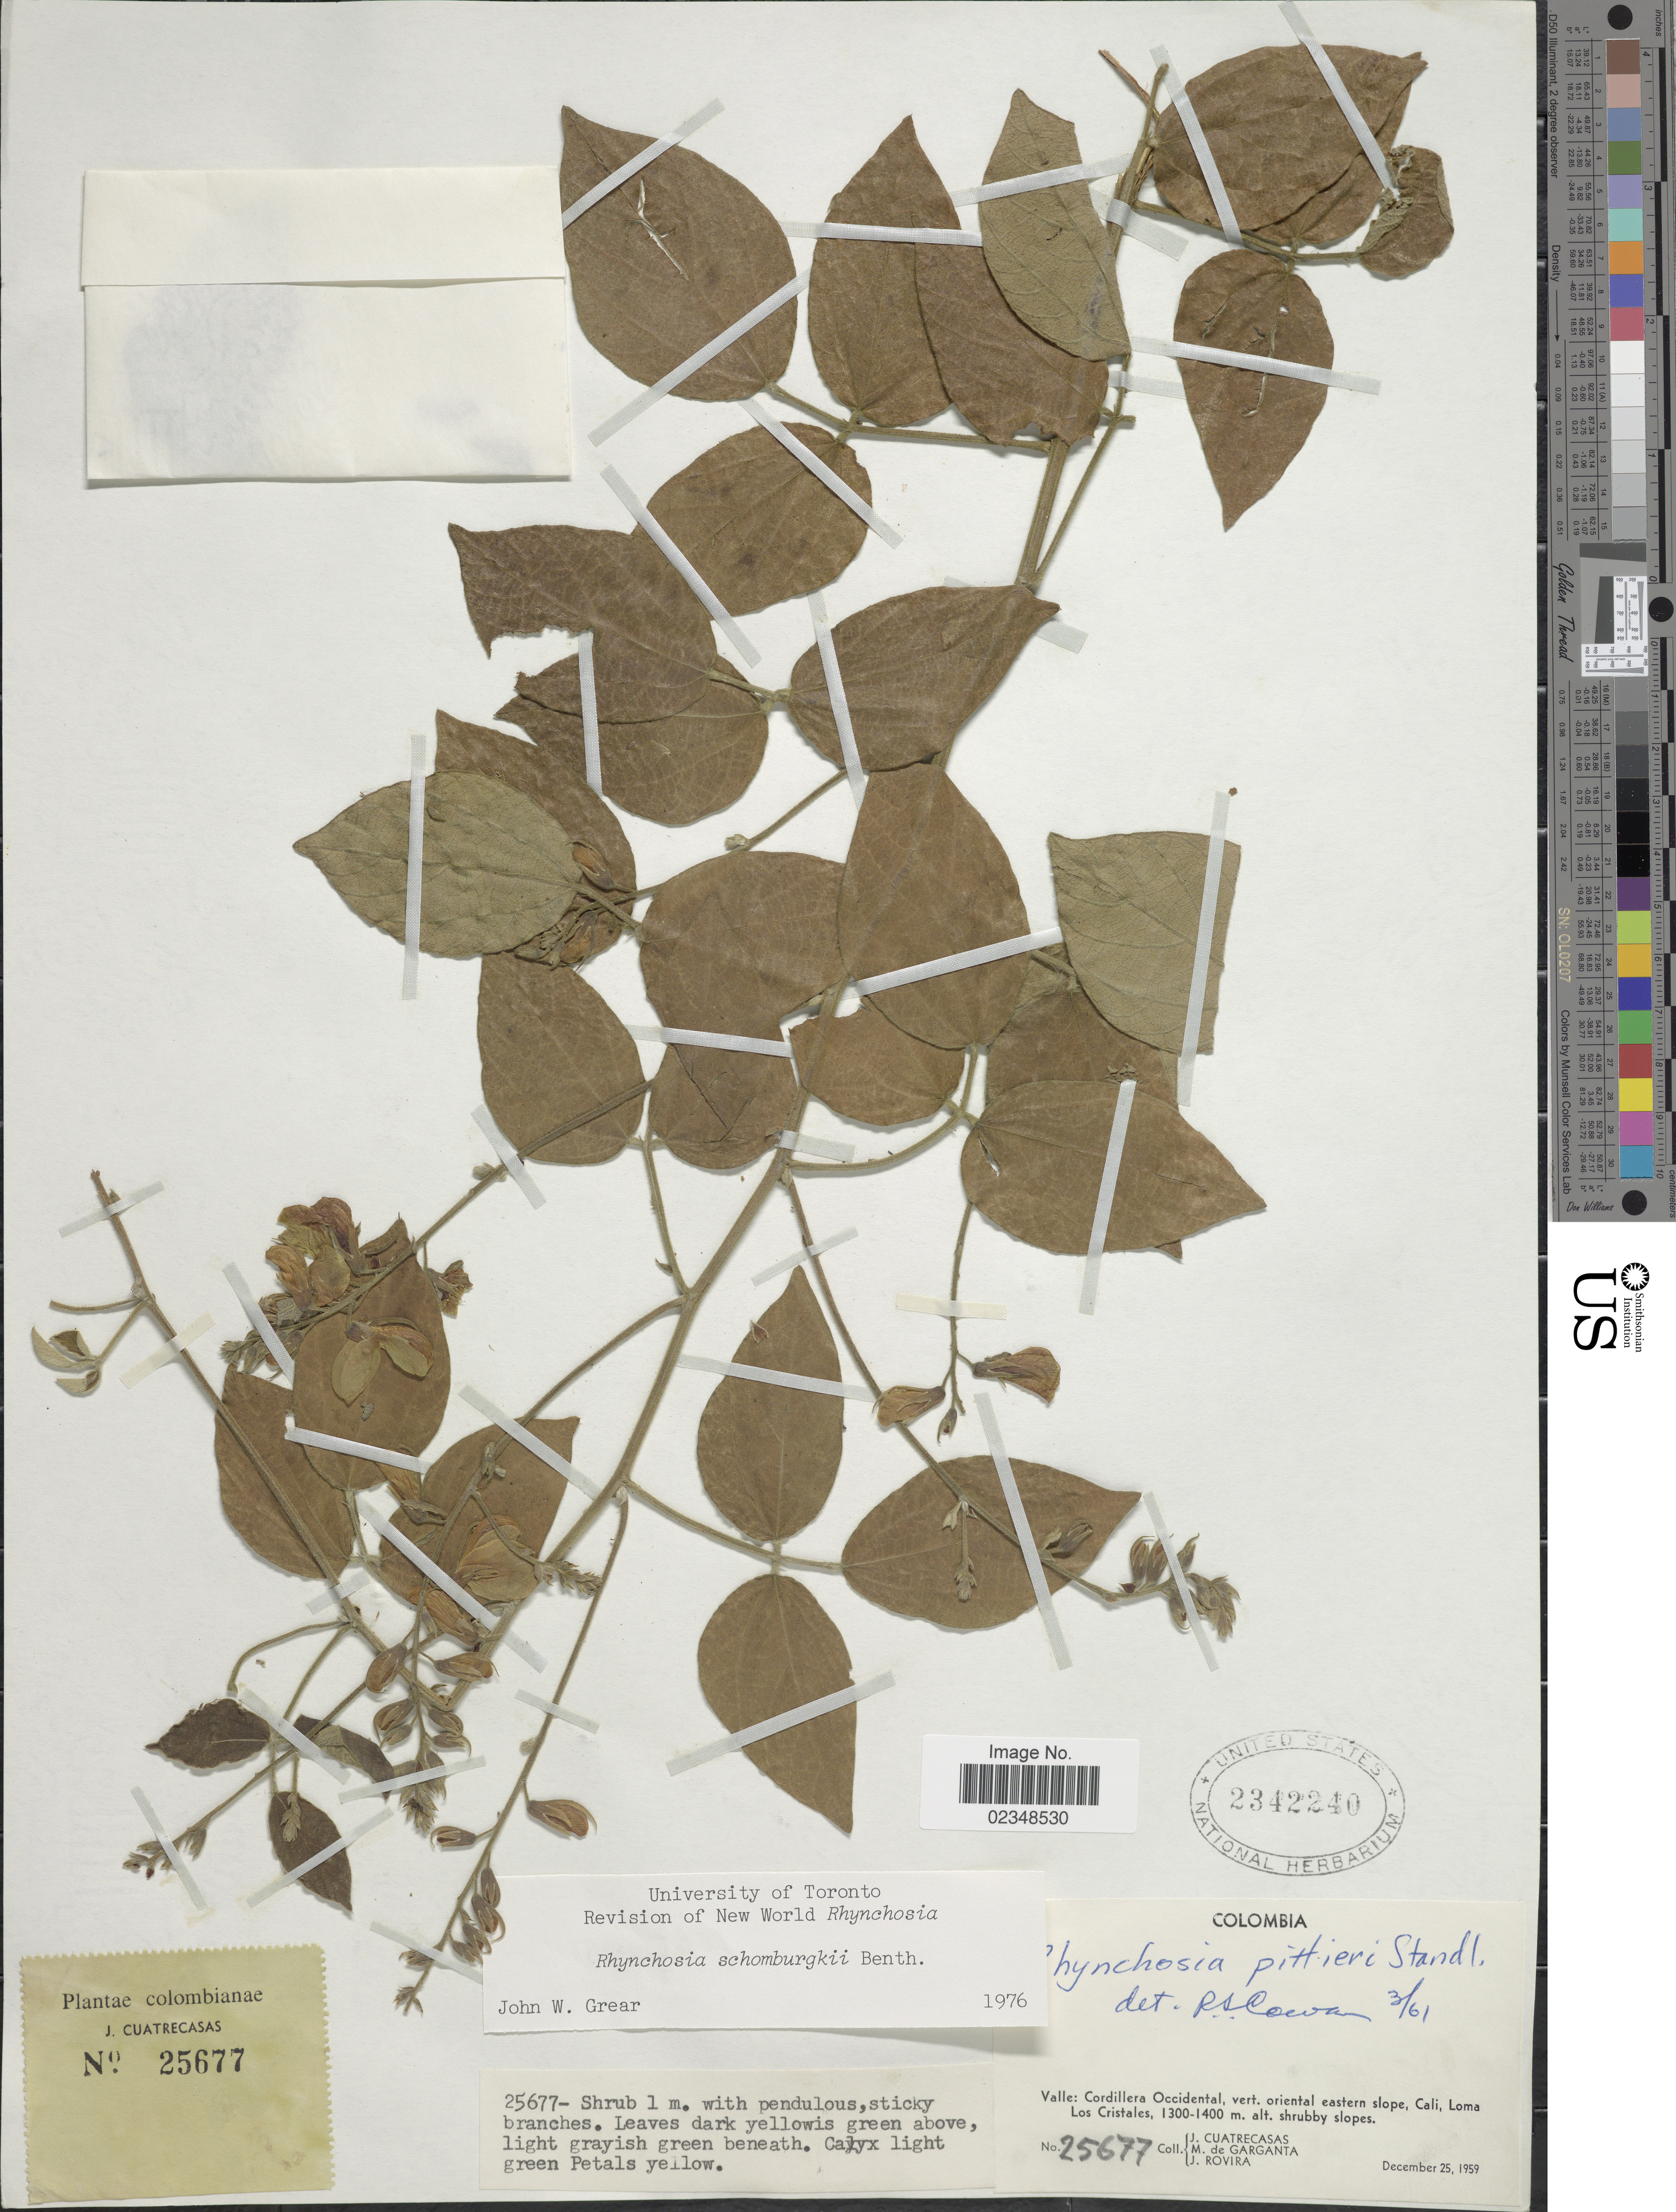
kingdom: Plantae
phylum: Tracheophyta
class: Magnoliopsida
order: Fabales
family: Fabaceae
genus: Rhynchosia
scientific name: Rhynchosia schomburgkii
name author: Benth. in Mart.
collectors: J. Cuatrecasas, M. Garganta & J. Rovira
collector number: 25677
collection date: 1959-12-25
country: Colombia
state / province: Valle del Cauca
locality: Valle, Cordillera Occidental, vert. oriental eastern slope, Cali, Loma Los Cristales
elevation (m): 1300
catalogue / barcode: US 2342240